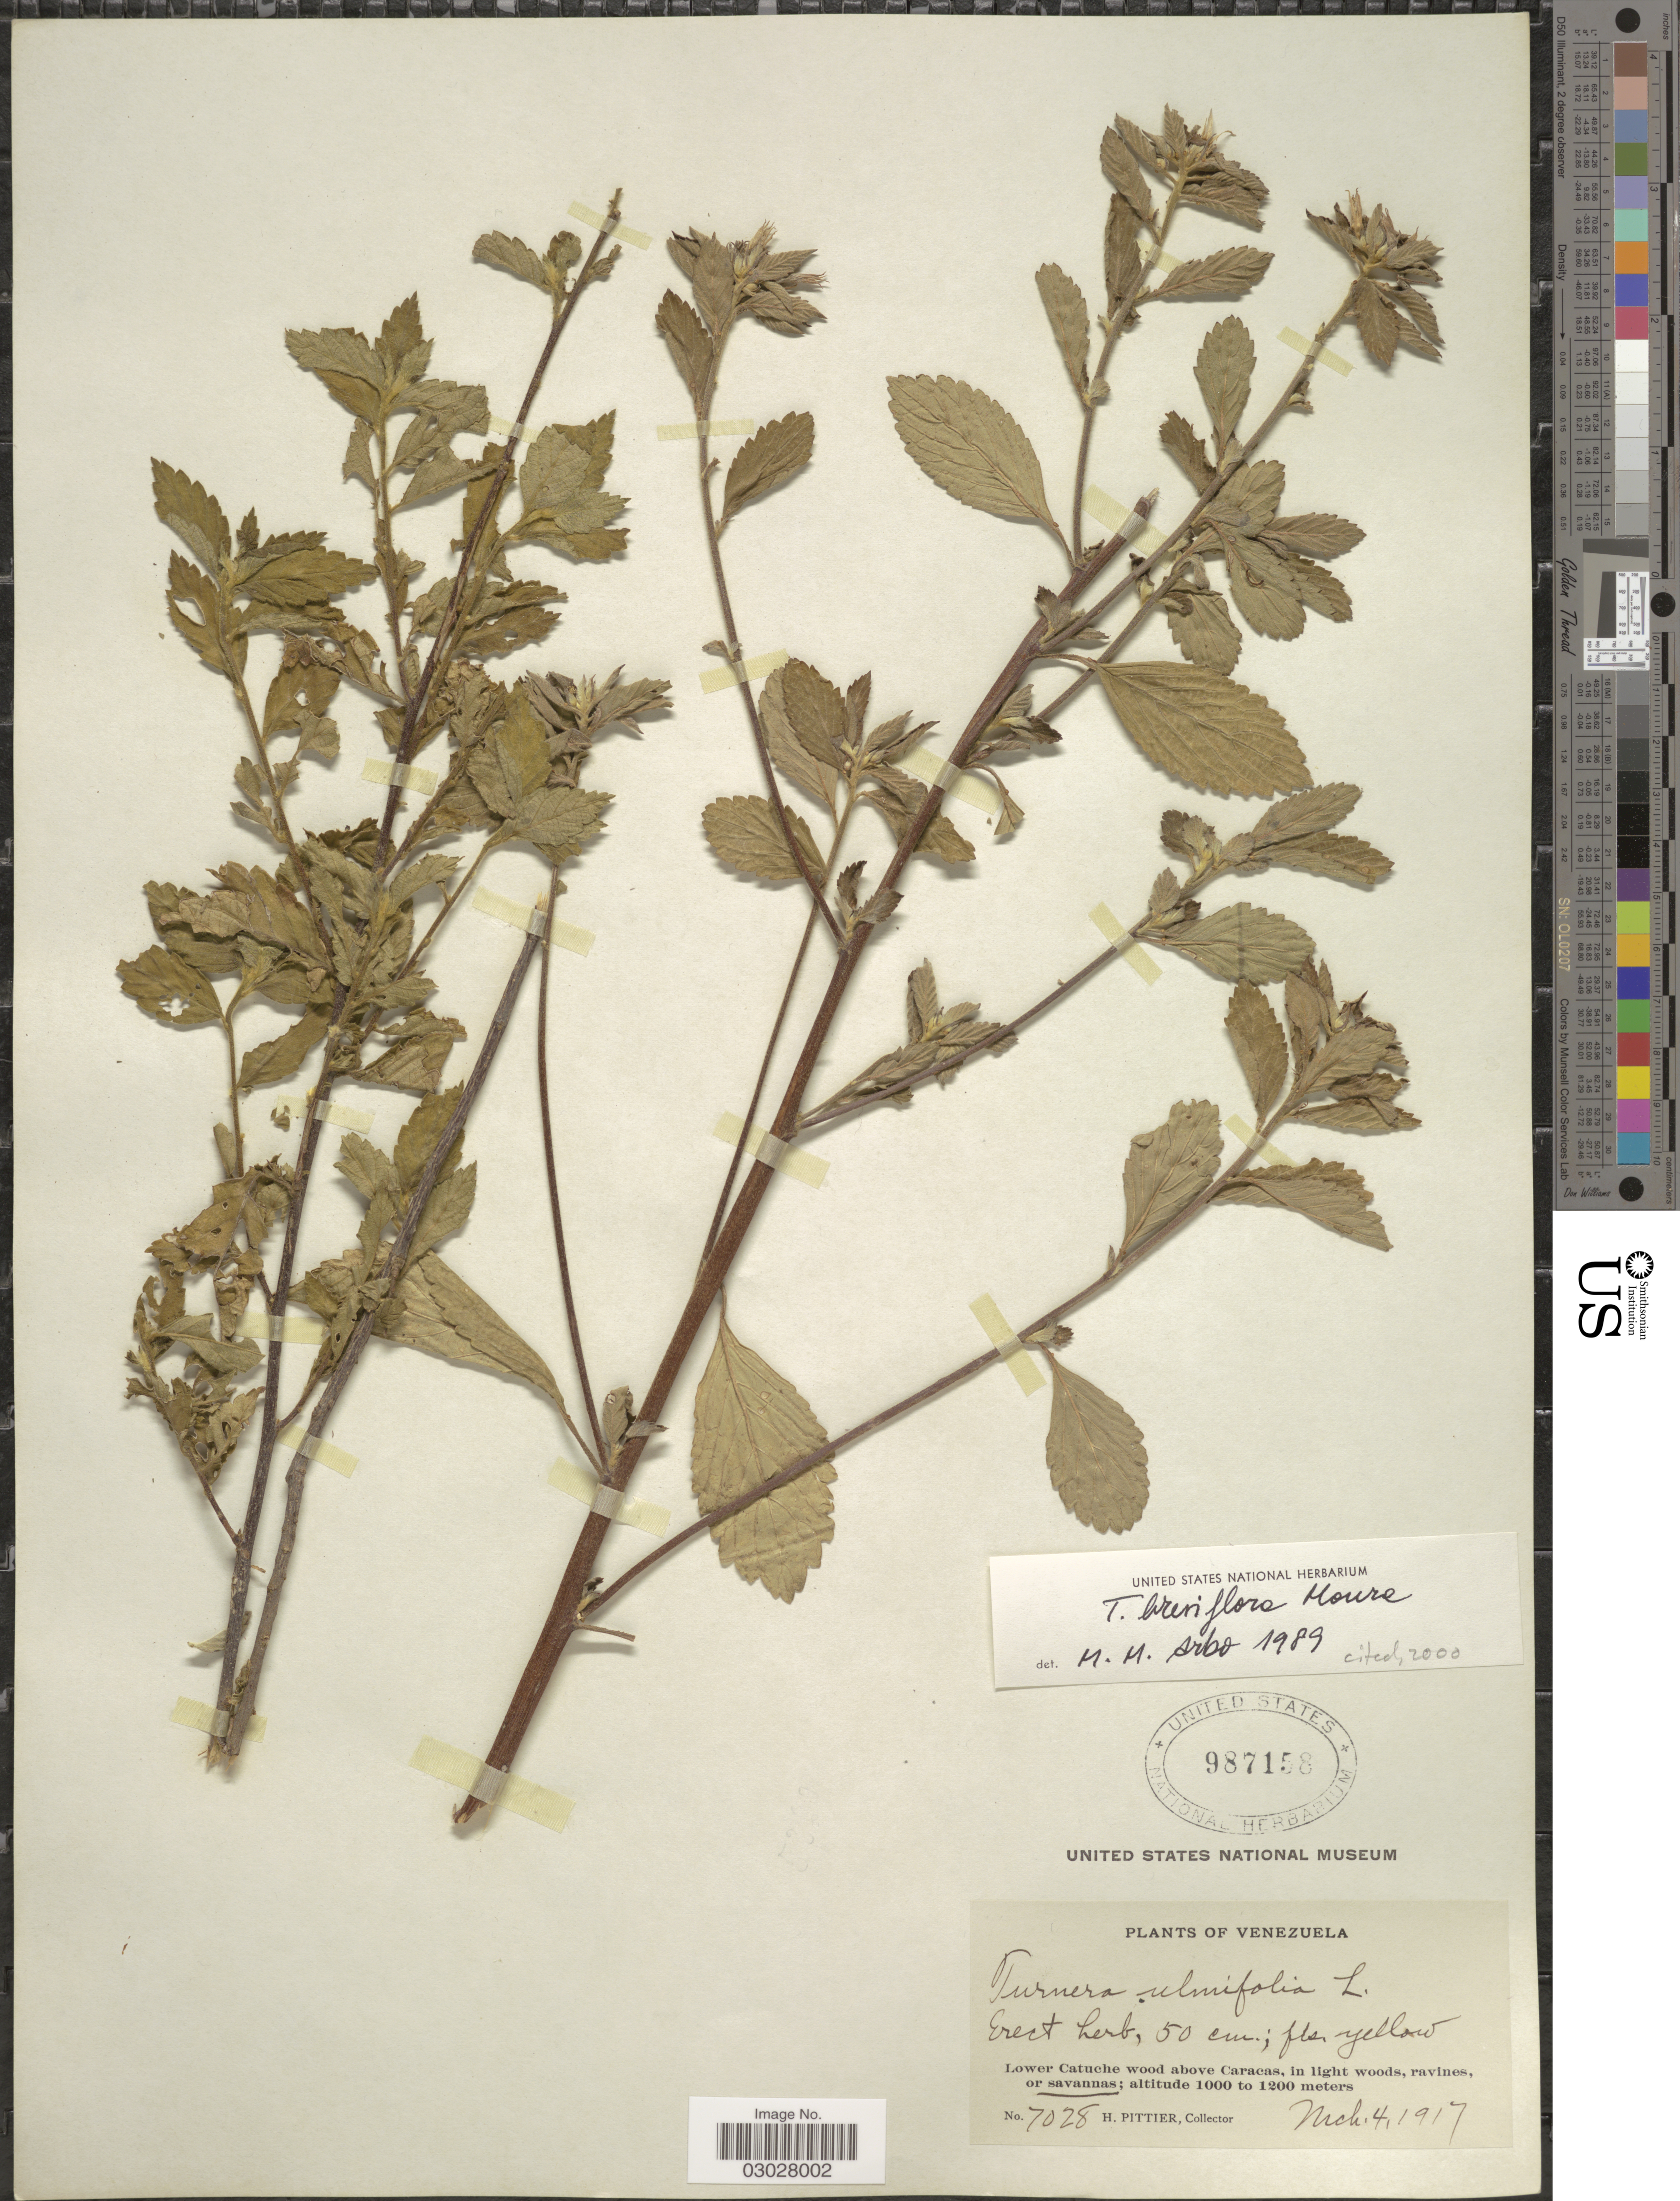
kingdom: Plantae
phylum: Tracheophyta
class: Magnoliopsida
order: Malpighiales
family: Turneraceae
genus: Turnera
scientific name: Turnera breviflora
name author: Moura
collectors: H. F. Pittier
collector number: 7028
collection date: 1917-03-04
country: Venezuela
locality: Lower Catuche wood above Caracas.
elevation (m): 1000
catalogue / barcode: US 987158